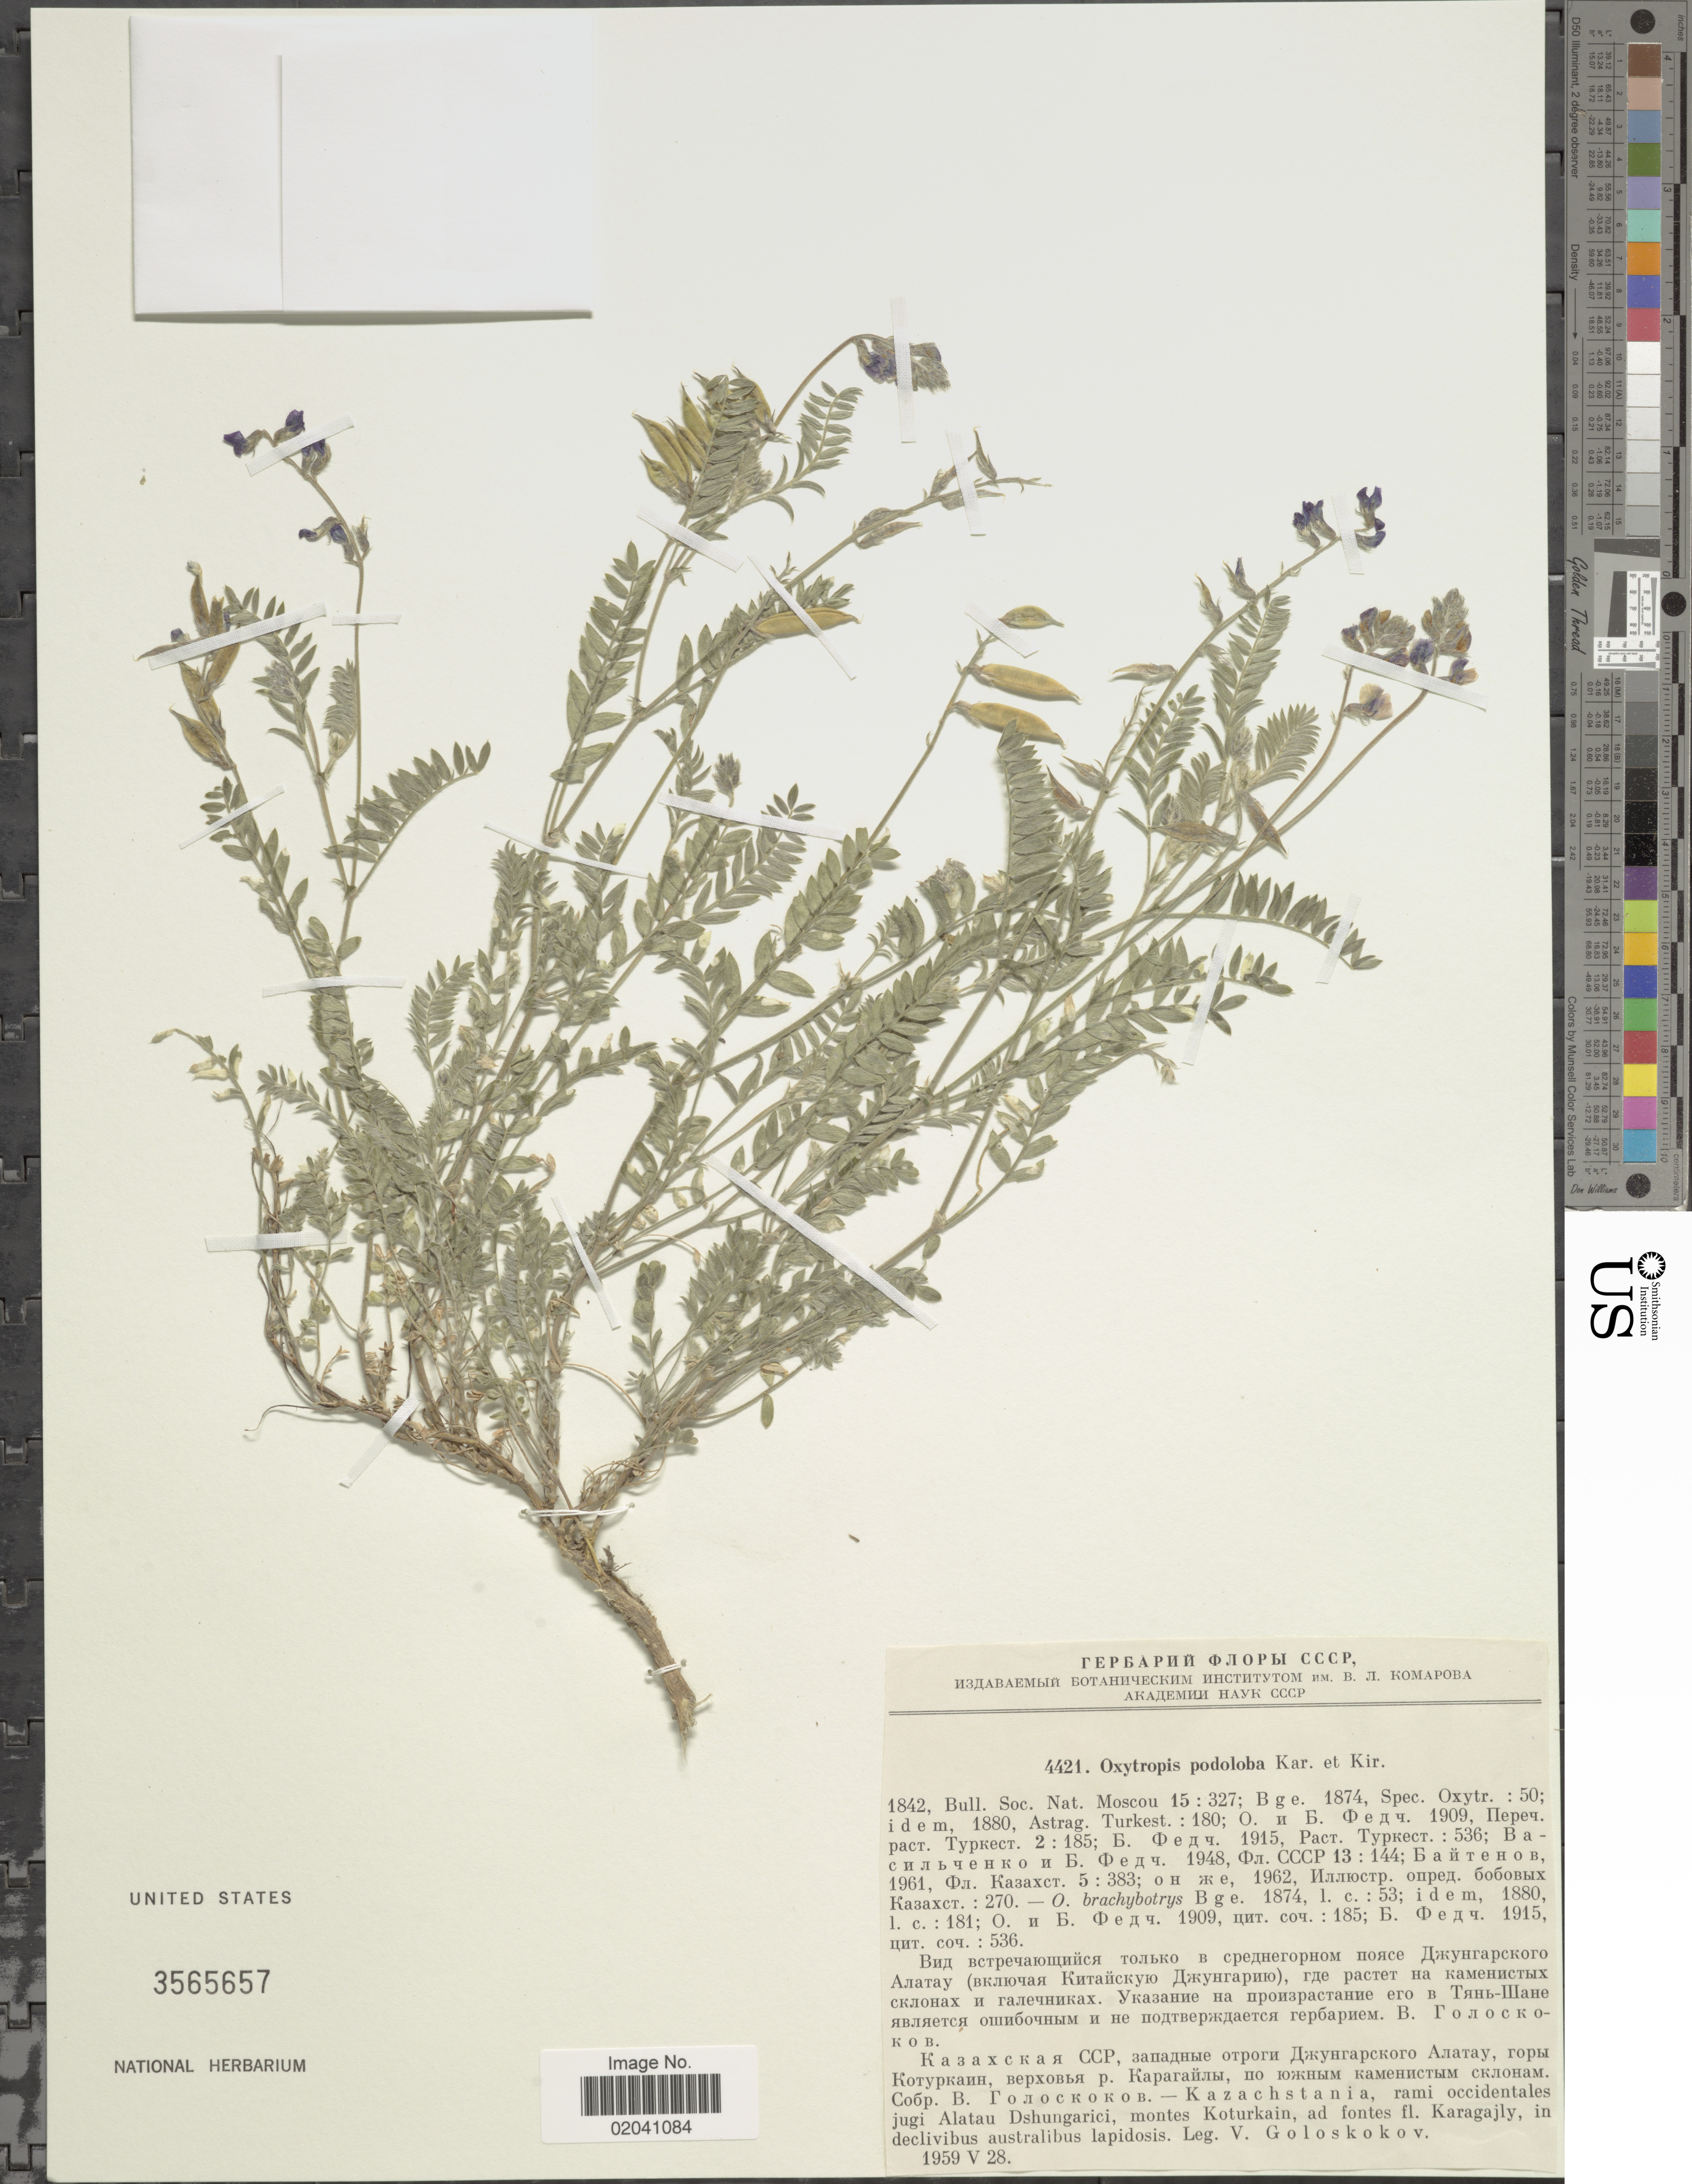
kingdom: Plantae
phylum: Tracheophyta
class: Magnoliopsida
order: Fabales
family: Fabaceae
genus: Oxytropis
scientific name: Oxytropis podoloba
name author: Kar. & Kir.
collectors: V. P. Goloskokov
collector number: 4421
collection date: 1959-05-28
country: Kazakhstan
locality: Rami occidentales jugi Alatau Dshungarici, montes Koturkain, ad fontes fl. Karagajly, in declivibus australibus lapidosis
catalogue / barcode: US 3565657